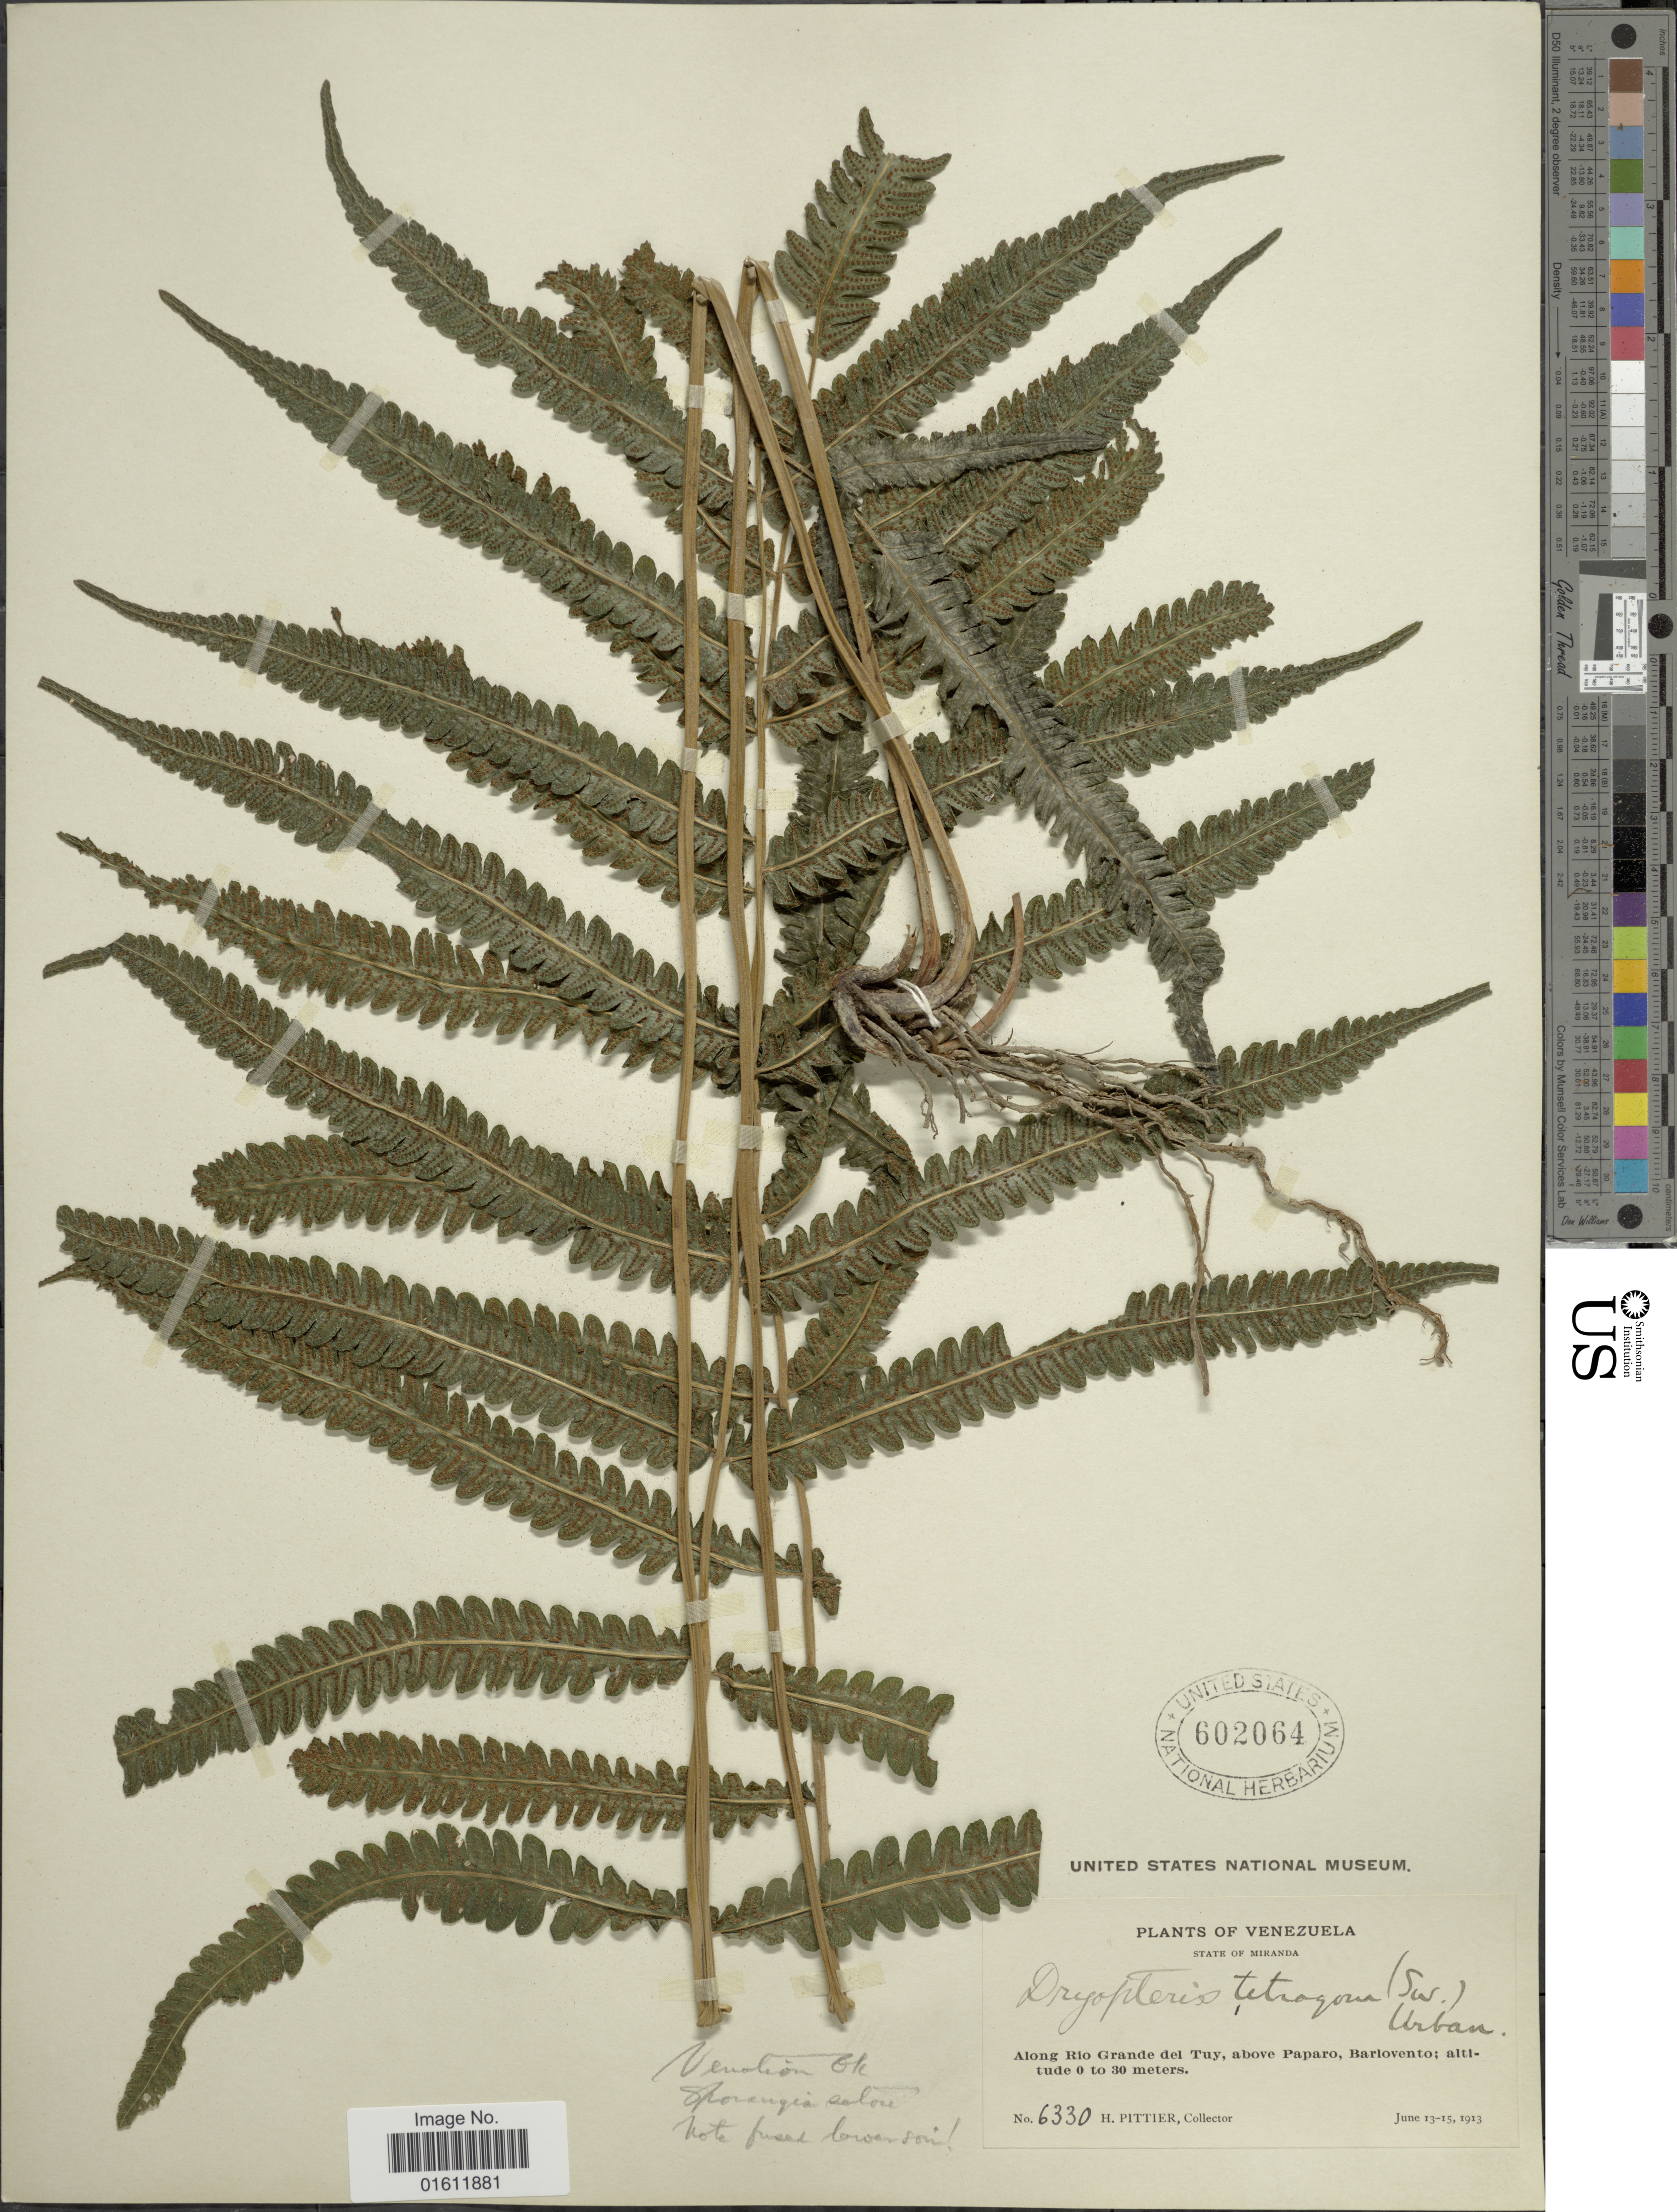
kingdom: Plantae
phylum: Tracheophyta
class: Polypodiopsida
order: Polypodiales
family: Thelypteridaceae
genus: Goniopteris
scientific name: Goniopteris tetragona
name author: (C. Presl) Sw.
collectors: H. F. Pittier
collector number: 6330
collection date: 1913-06-13/1913-06-15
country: Venezuela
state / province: Miranda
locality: Along Rio Grande del Tuy, above Paparo, Barlovento.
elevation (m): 0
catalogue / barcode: US 602064